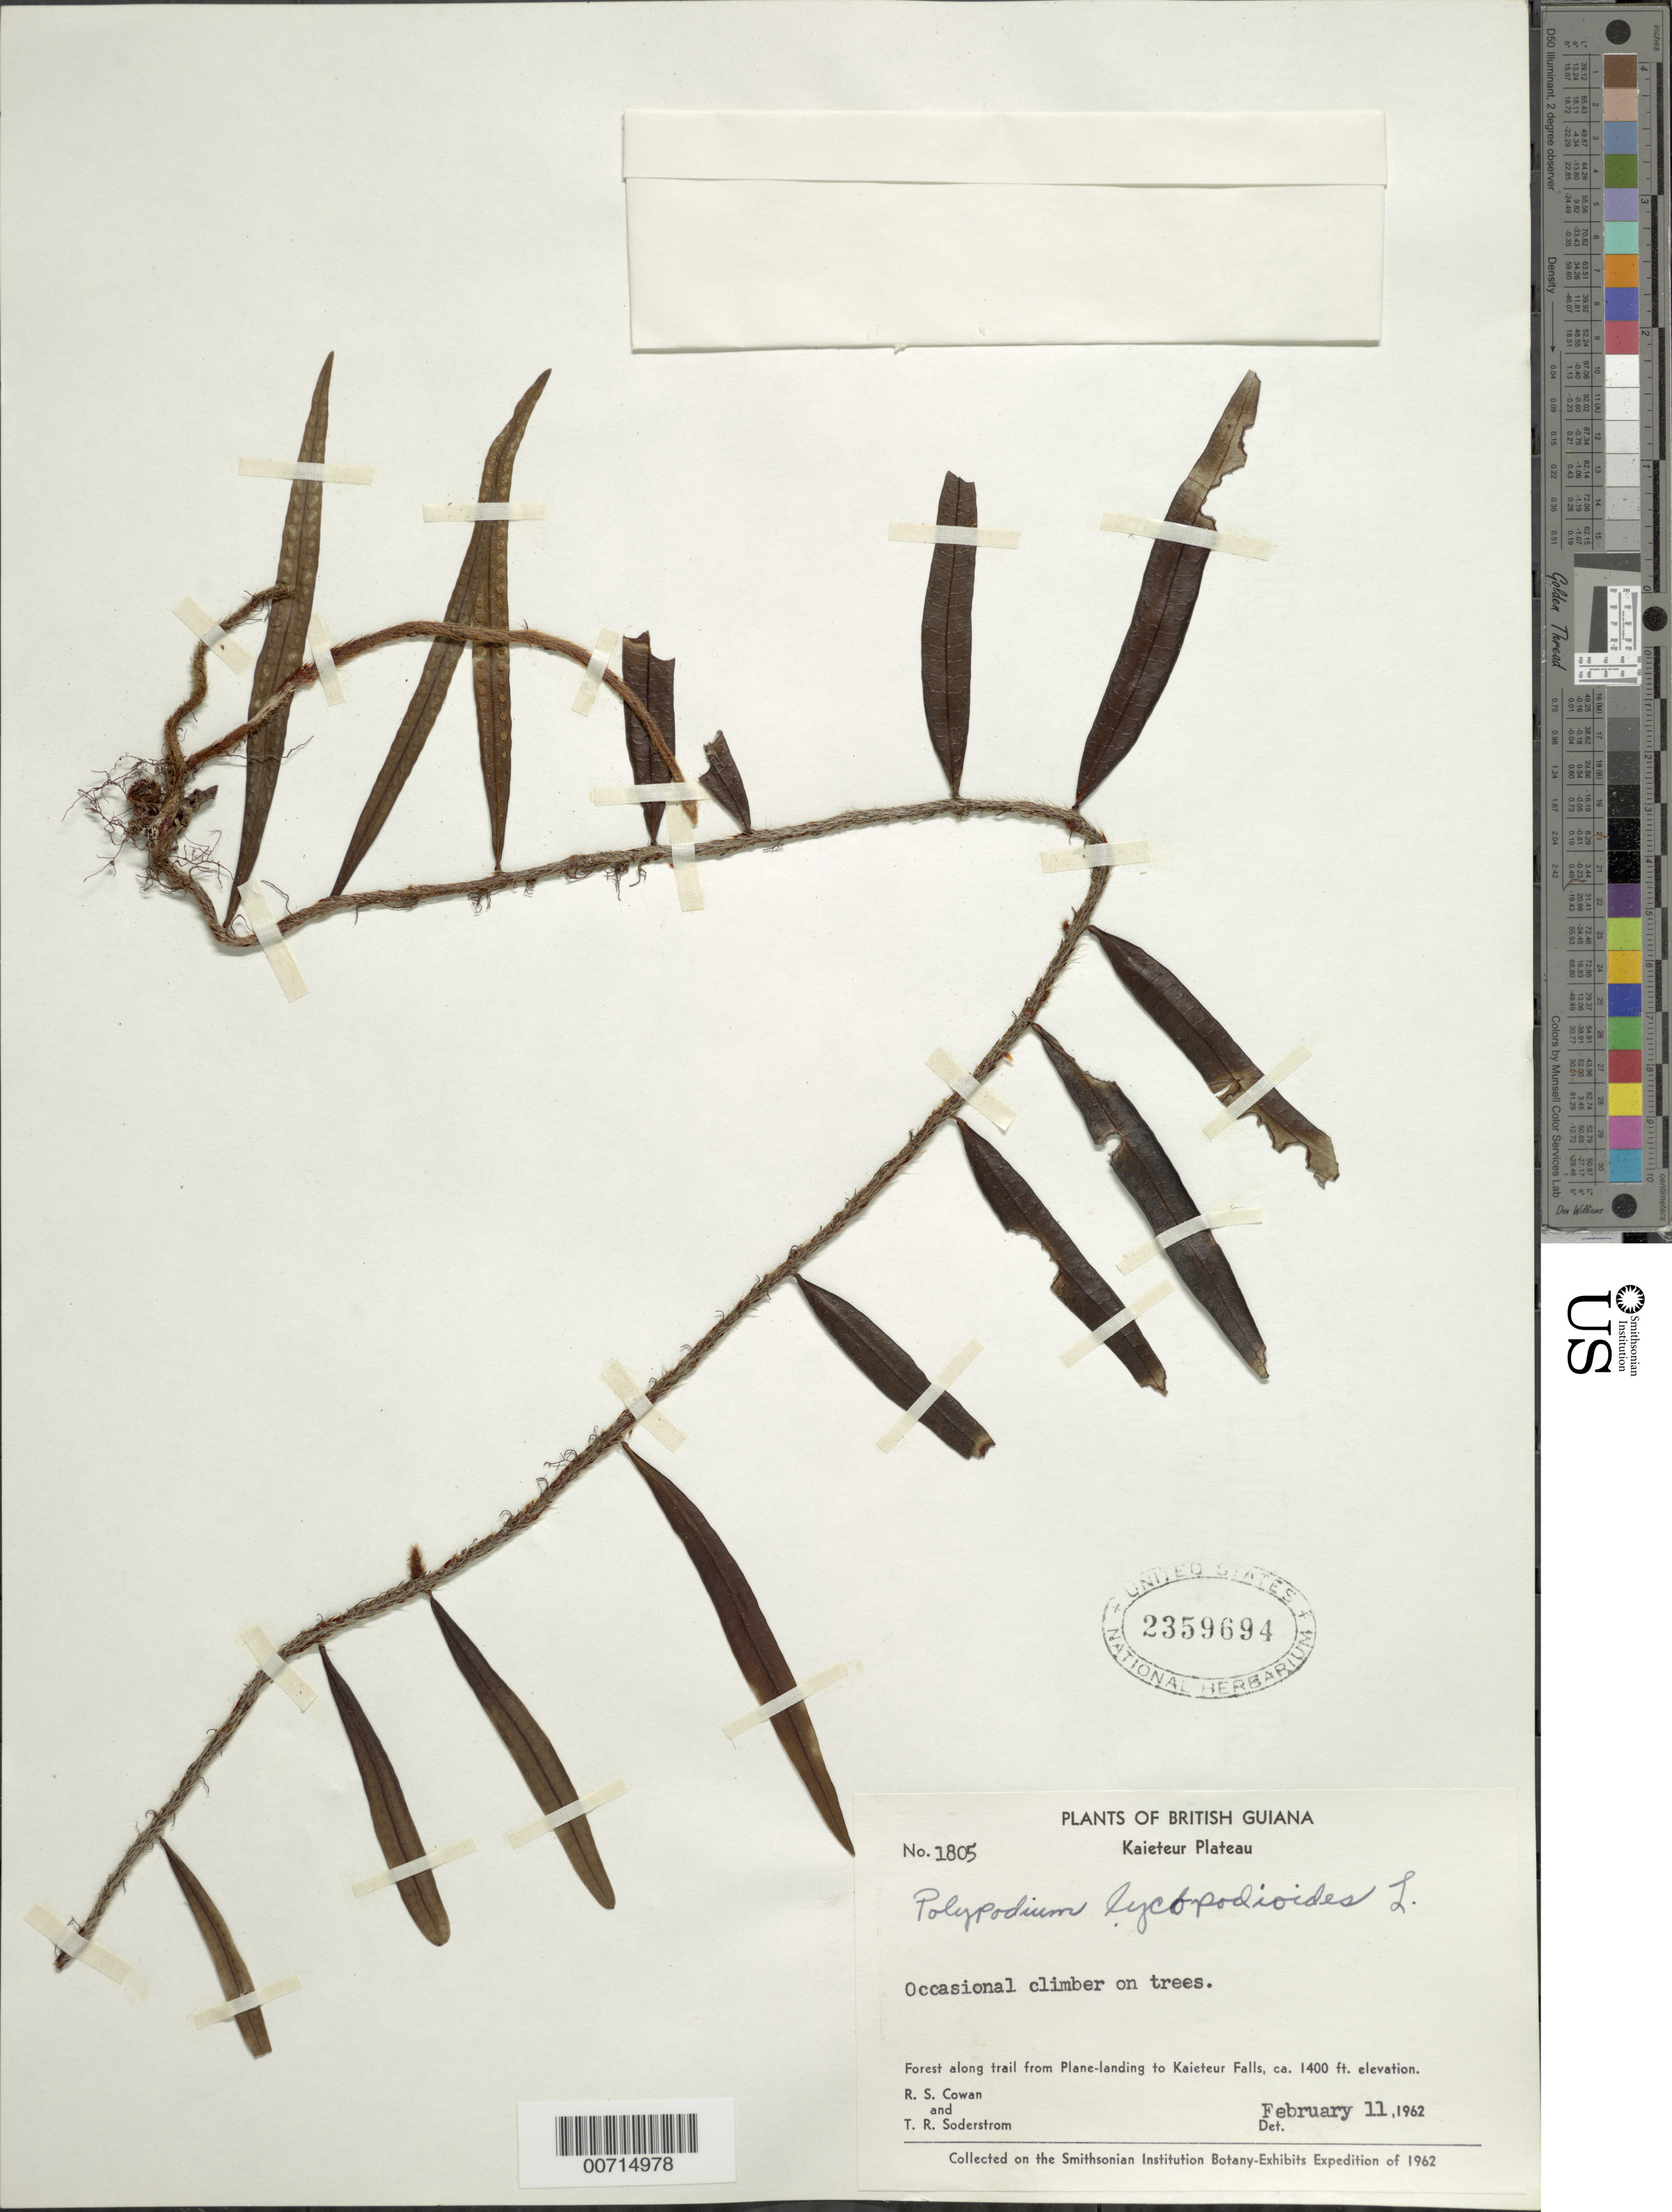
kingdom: Plantae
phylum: Tracheophyta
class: Polypodiopsida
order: Polypodiales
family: Polypodiaceae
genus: Microgramma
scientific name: Microgramma lycopodioides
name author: (L.) Copel.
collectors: R. S. Cowan & T. R. Soderstrom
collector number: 1805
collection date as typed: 11-Feb-62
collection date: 1962-02-11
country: Guyana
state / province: Potaro-Siparuni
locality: Kaieteur Plateau, along trail from plane landing to Kaieteur Falls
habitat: Forest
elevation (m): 427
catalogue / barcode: US 2359694